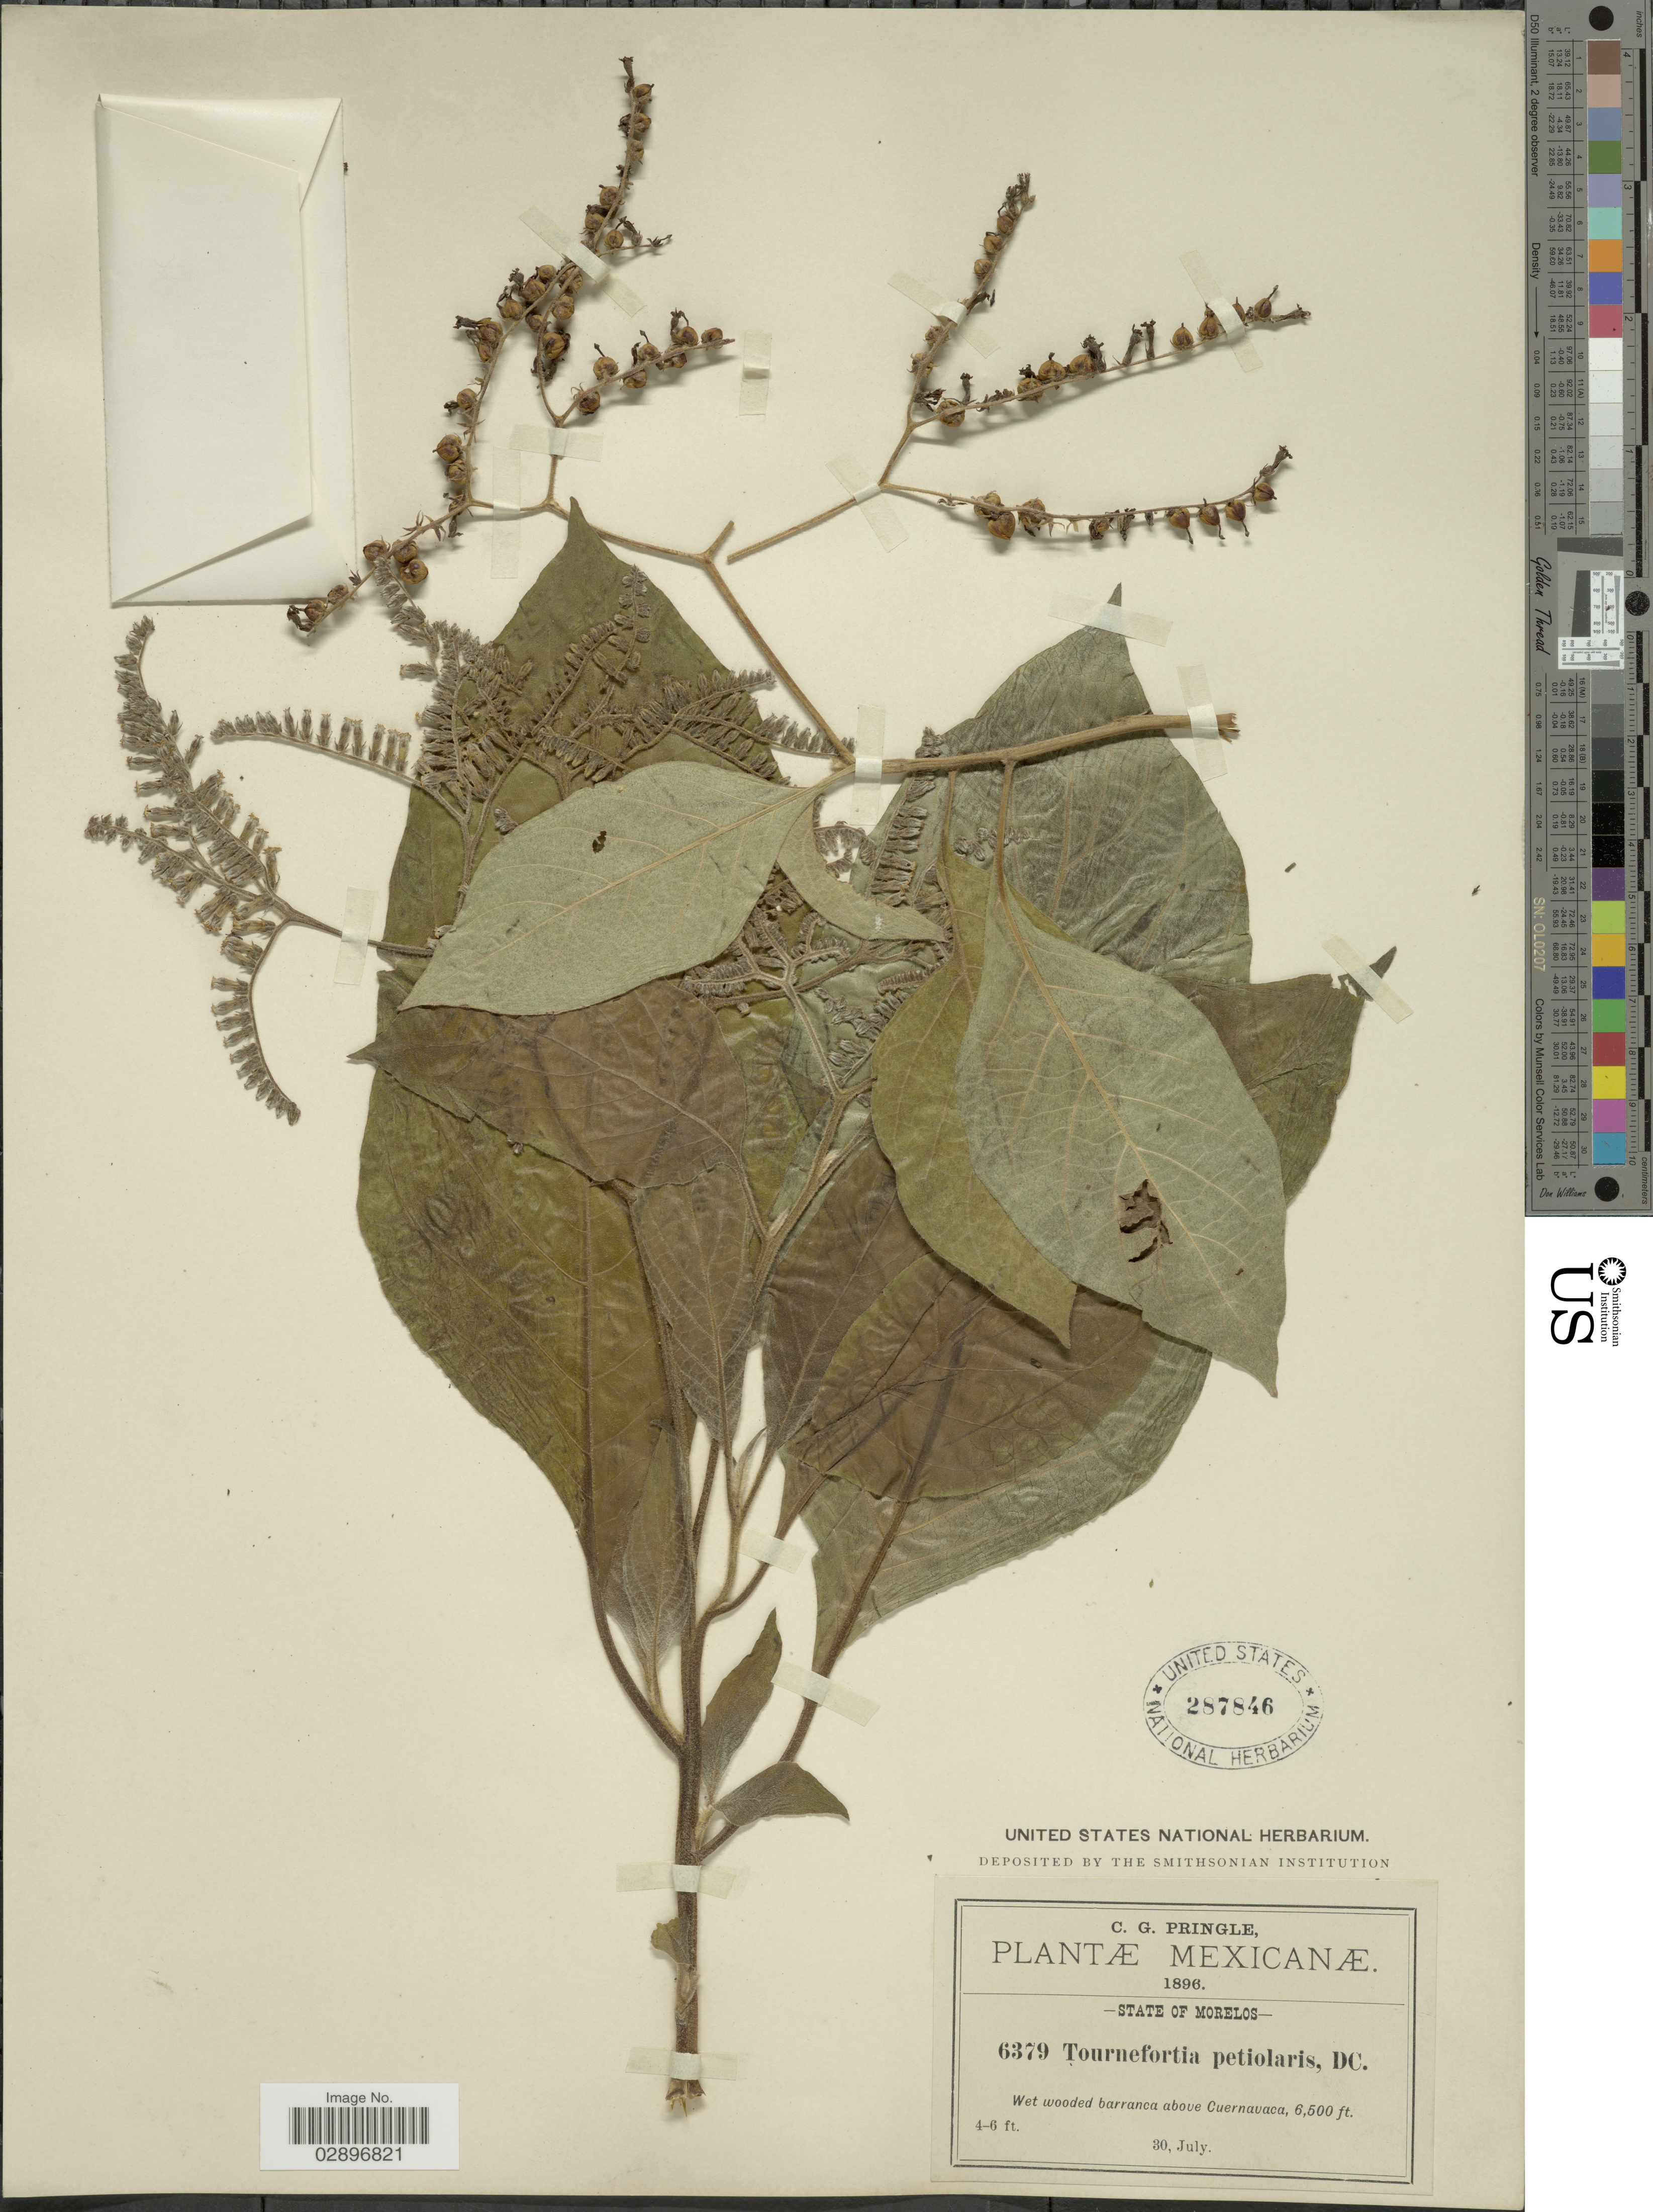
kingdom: Plantae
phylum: Tracheophyta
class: Magnoliopsida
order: Boraginales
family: Heliotropiaceae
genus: Tournefortia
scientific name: Tournefortia petiolaris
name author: DC.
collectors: C. G. Pringle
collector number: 6379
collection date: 1896-07-30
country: Mexico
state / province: Morelos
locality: Wet wooded barranca above Cuernavaca.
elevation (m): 1981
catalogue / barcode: US 2878846